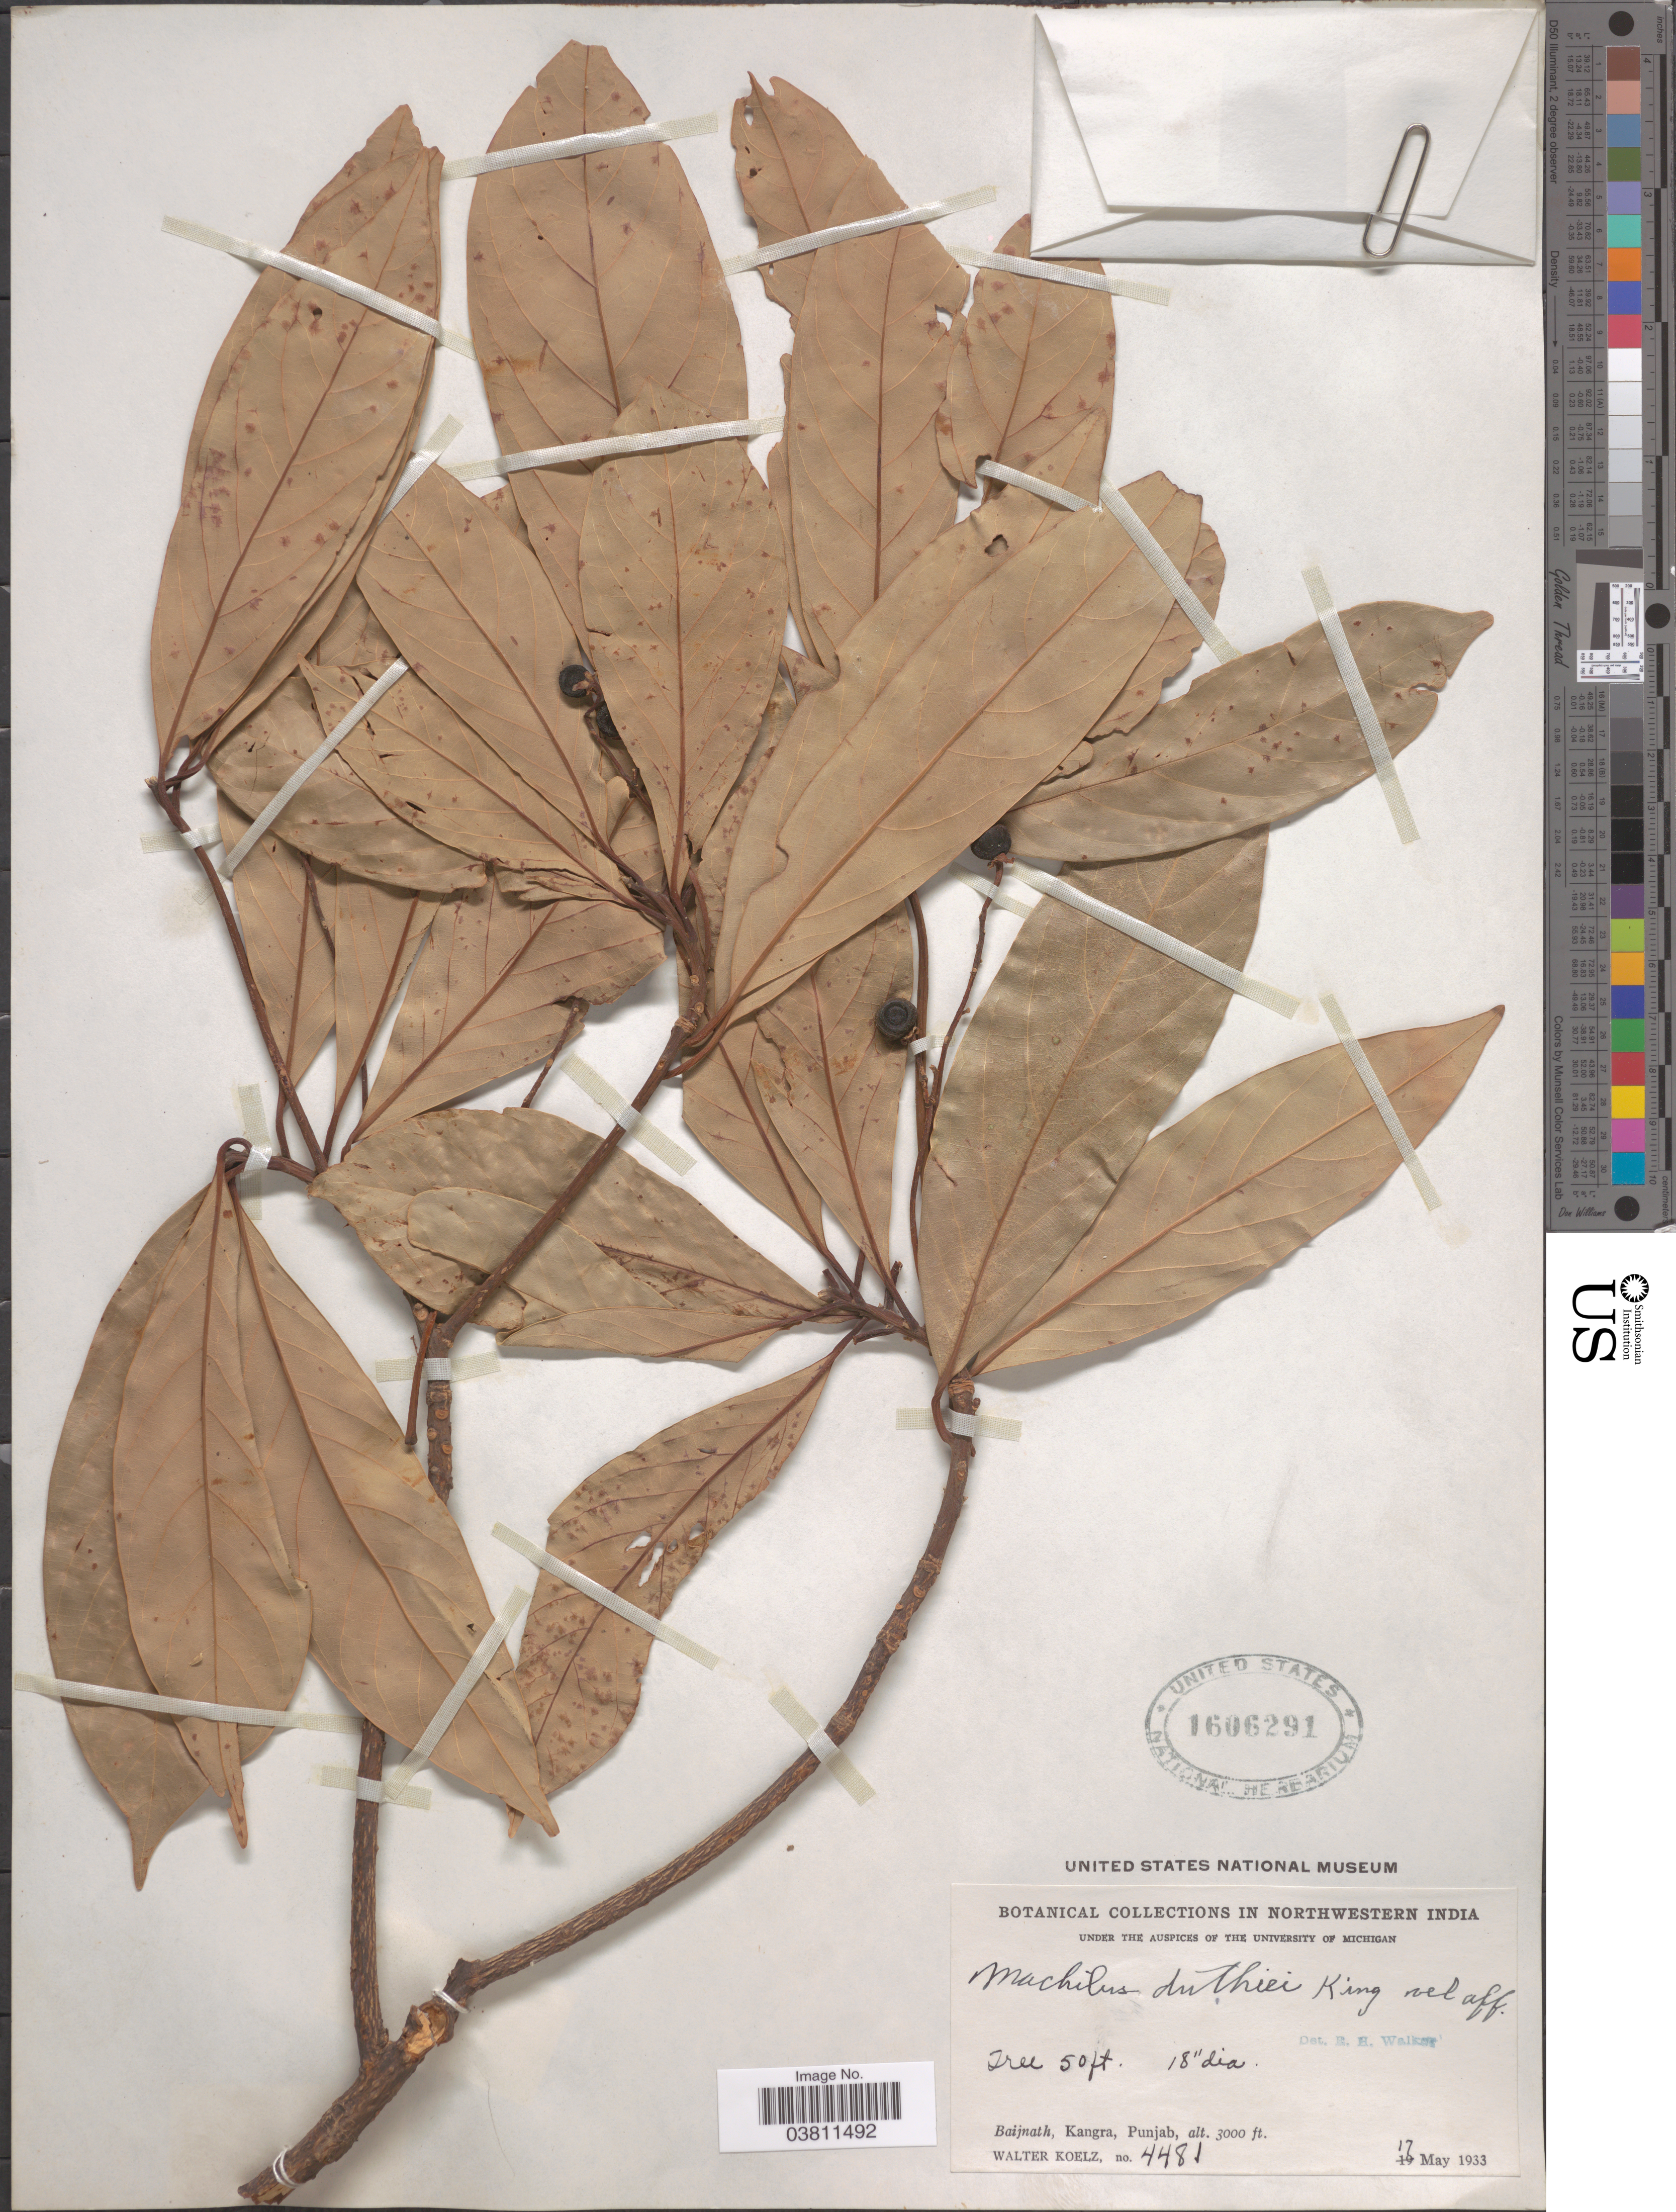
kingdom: Plantae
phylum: Tracheophyta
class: Magnoliopsida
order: Laurales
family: Lauraceae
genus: Persea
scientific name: Persea duthiei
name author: (King) Kosterm.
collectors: W. N. Koelz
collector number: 4481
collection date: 1933-05-17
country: India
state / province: Punjab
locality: Baijnath, Kangra.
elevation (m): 914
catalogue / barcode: US 1606291